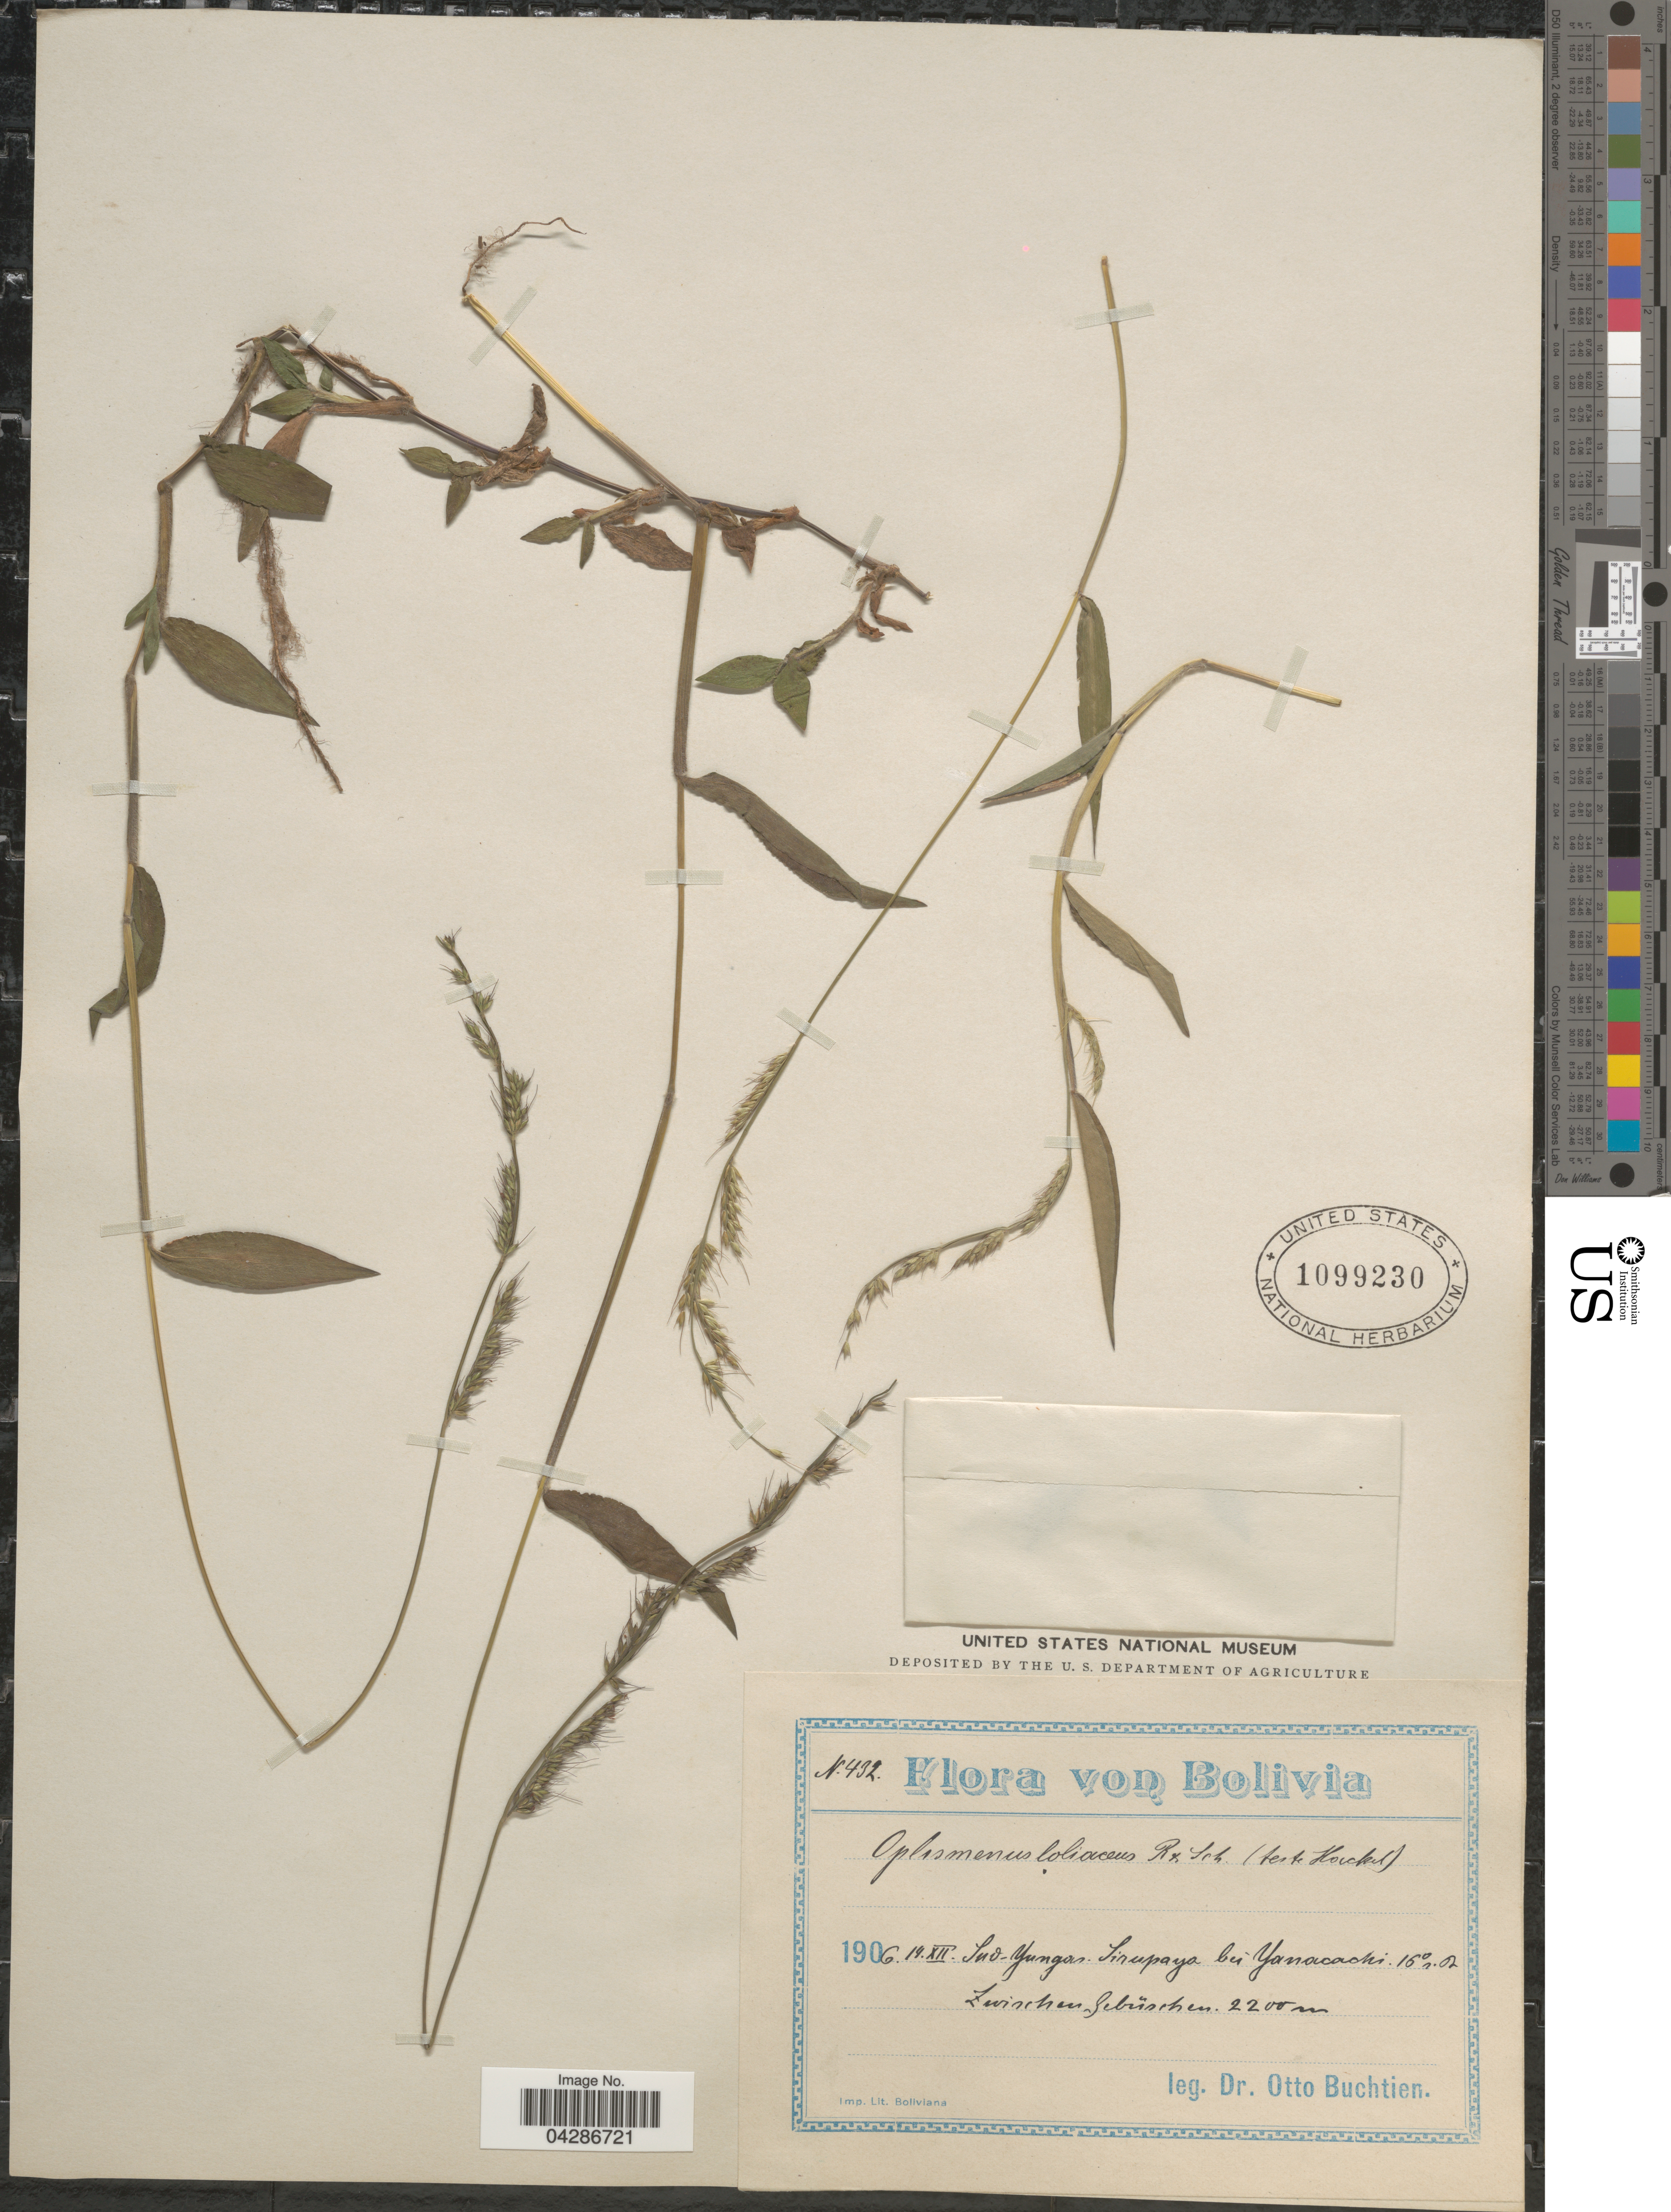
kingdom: Plantae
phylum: Tracheophyta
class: Liliopsida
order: Poales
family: Poaceae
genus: Oplismenus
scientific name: Oplismenus hirtellus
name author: (L.) P. Beauv.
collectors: O. Buchtien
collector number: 432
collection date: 1906-12-14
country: Bolivia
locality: Sud-Yungas. Sirupaya bei Yanacactis. 16°n. or. Zwischen Gebüschen.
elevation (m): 2200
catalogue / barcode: US 1099230